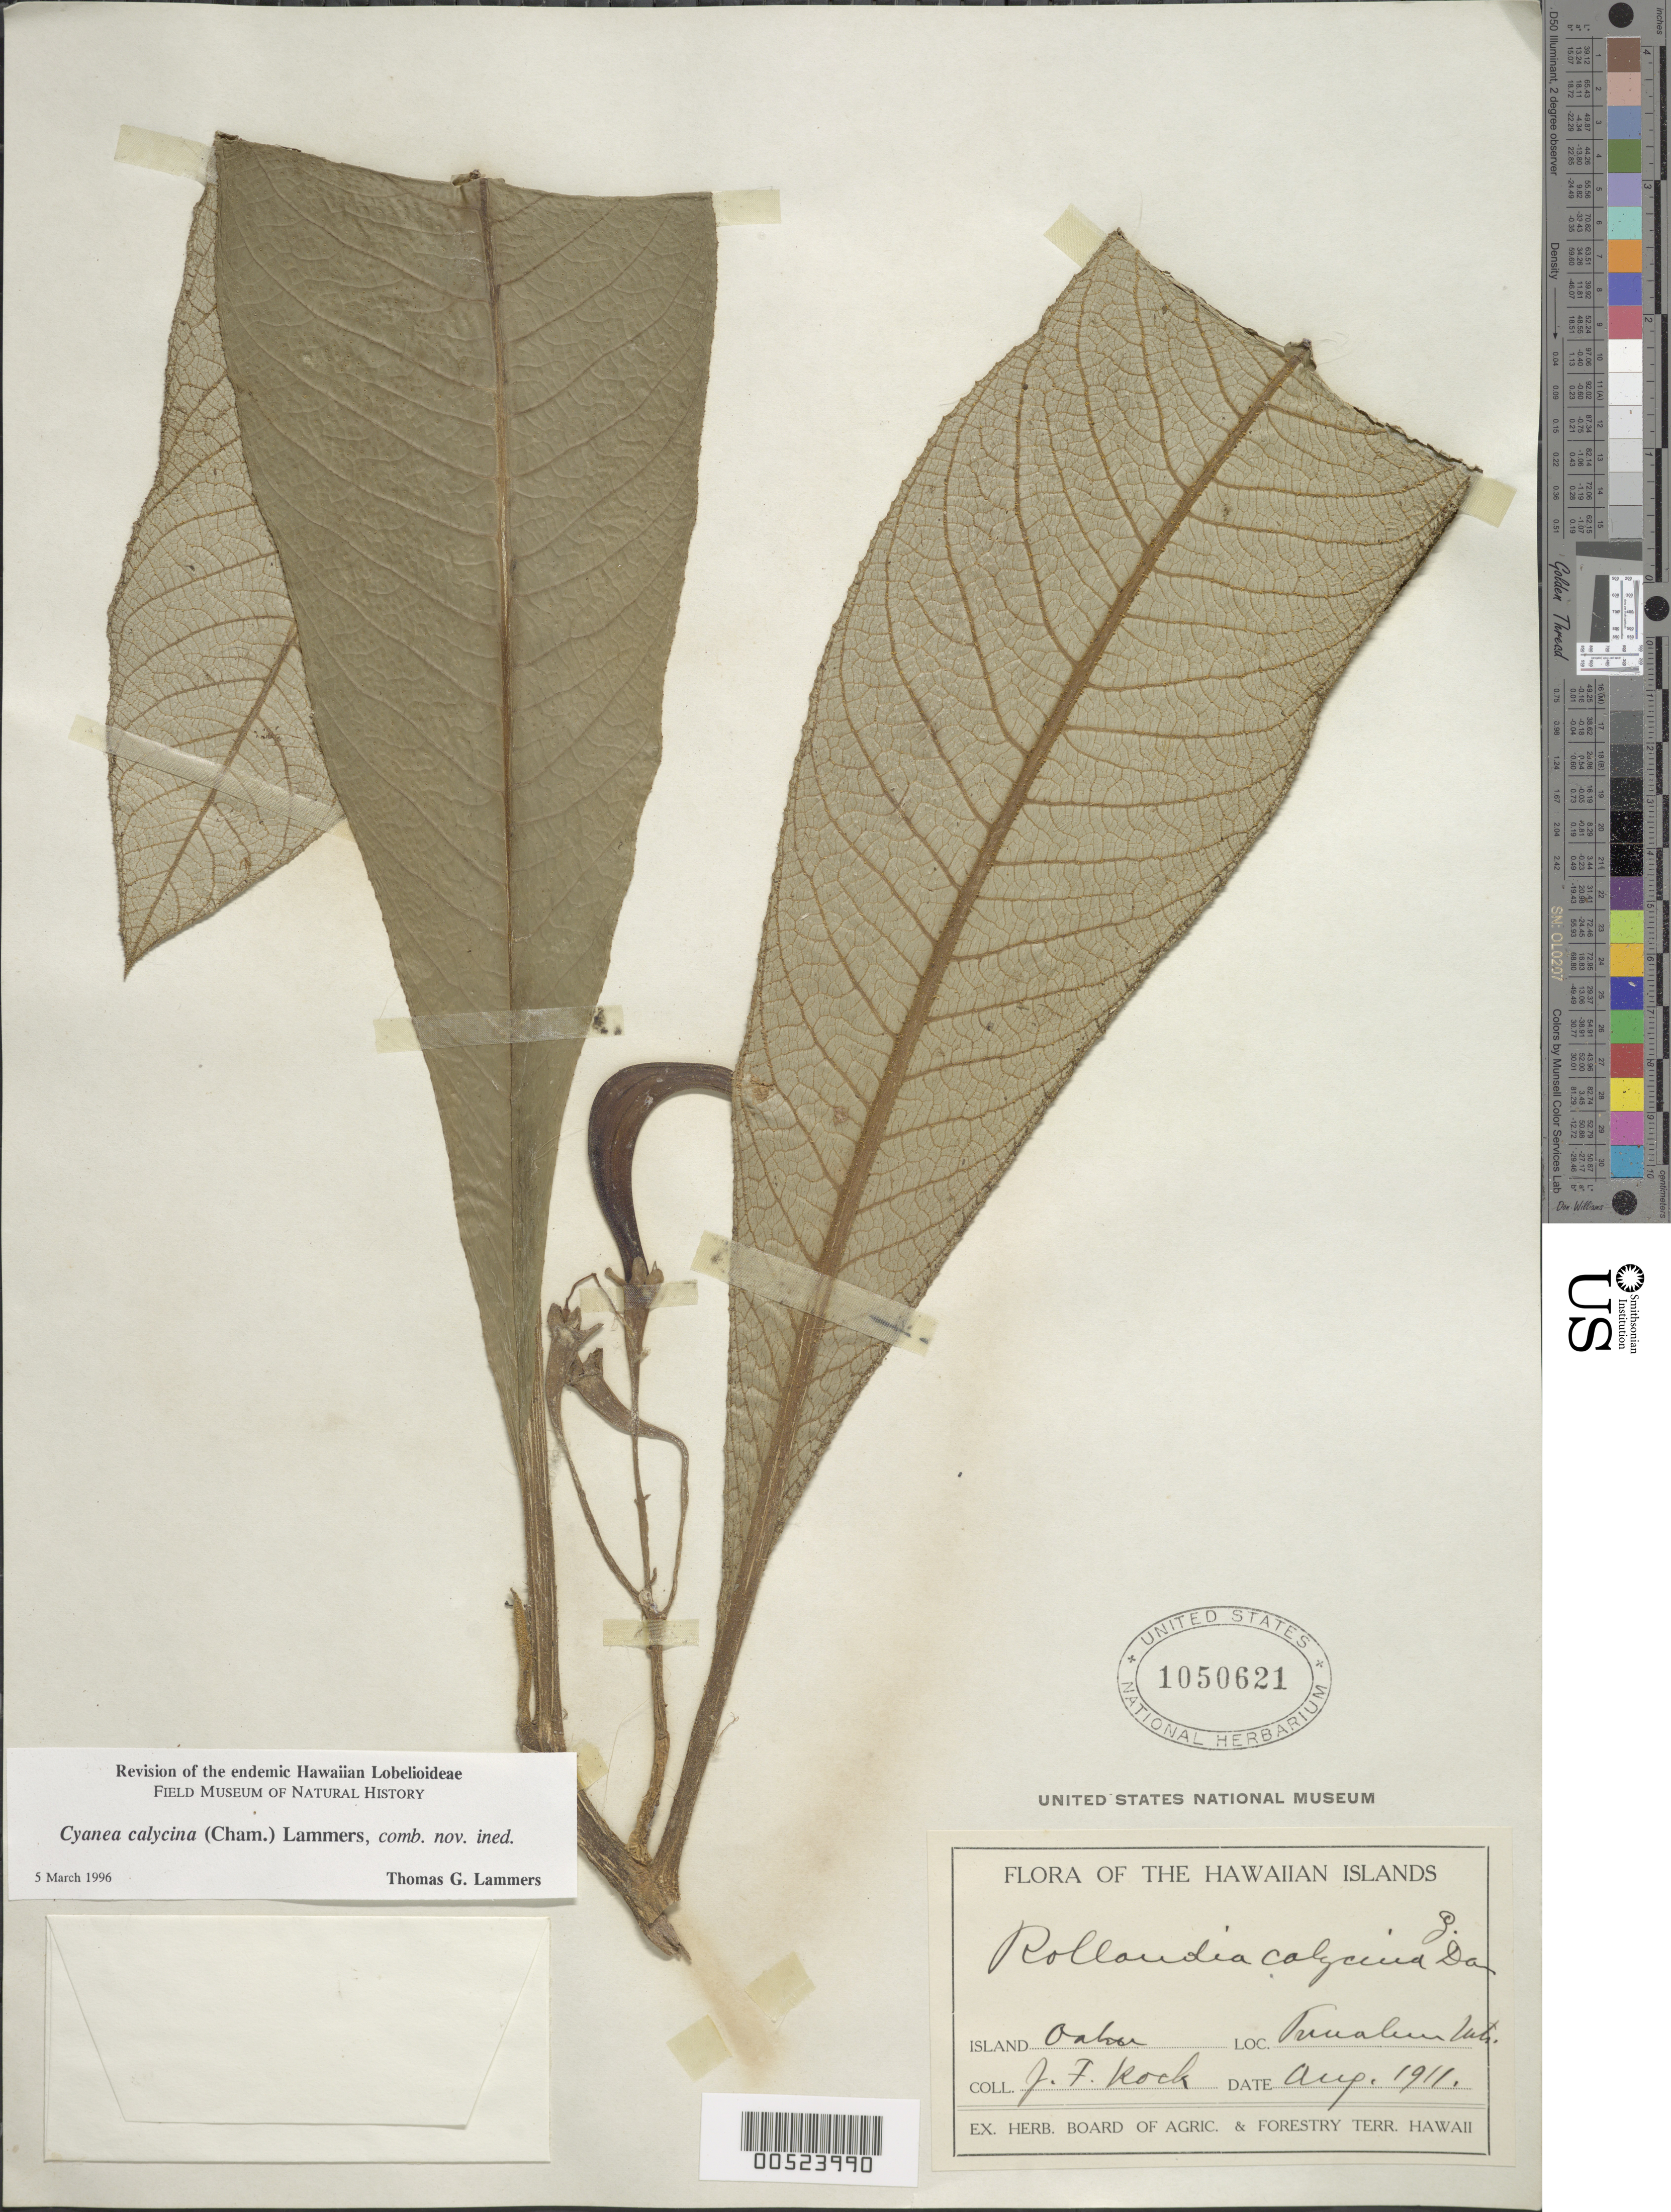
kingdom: Plantae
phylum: Tracheophyta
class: Magnoliopsida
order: Asterales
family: Campanulaceae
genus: Cyanea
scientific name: Cyanea calycina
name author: (Cham.) Lammers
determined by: Lammers, T. G.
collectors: J. F. Rock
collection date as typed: Aug 1911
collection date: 1911-08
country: United States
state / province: Hawaii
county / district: Honolulu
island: Oahu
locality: Punaluu Mts.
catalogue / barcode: US 1050621